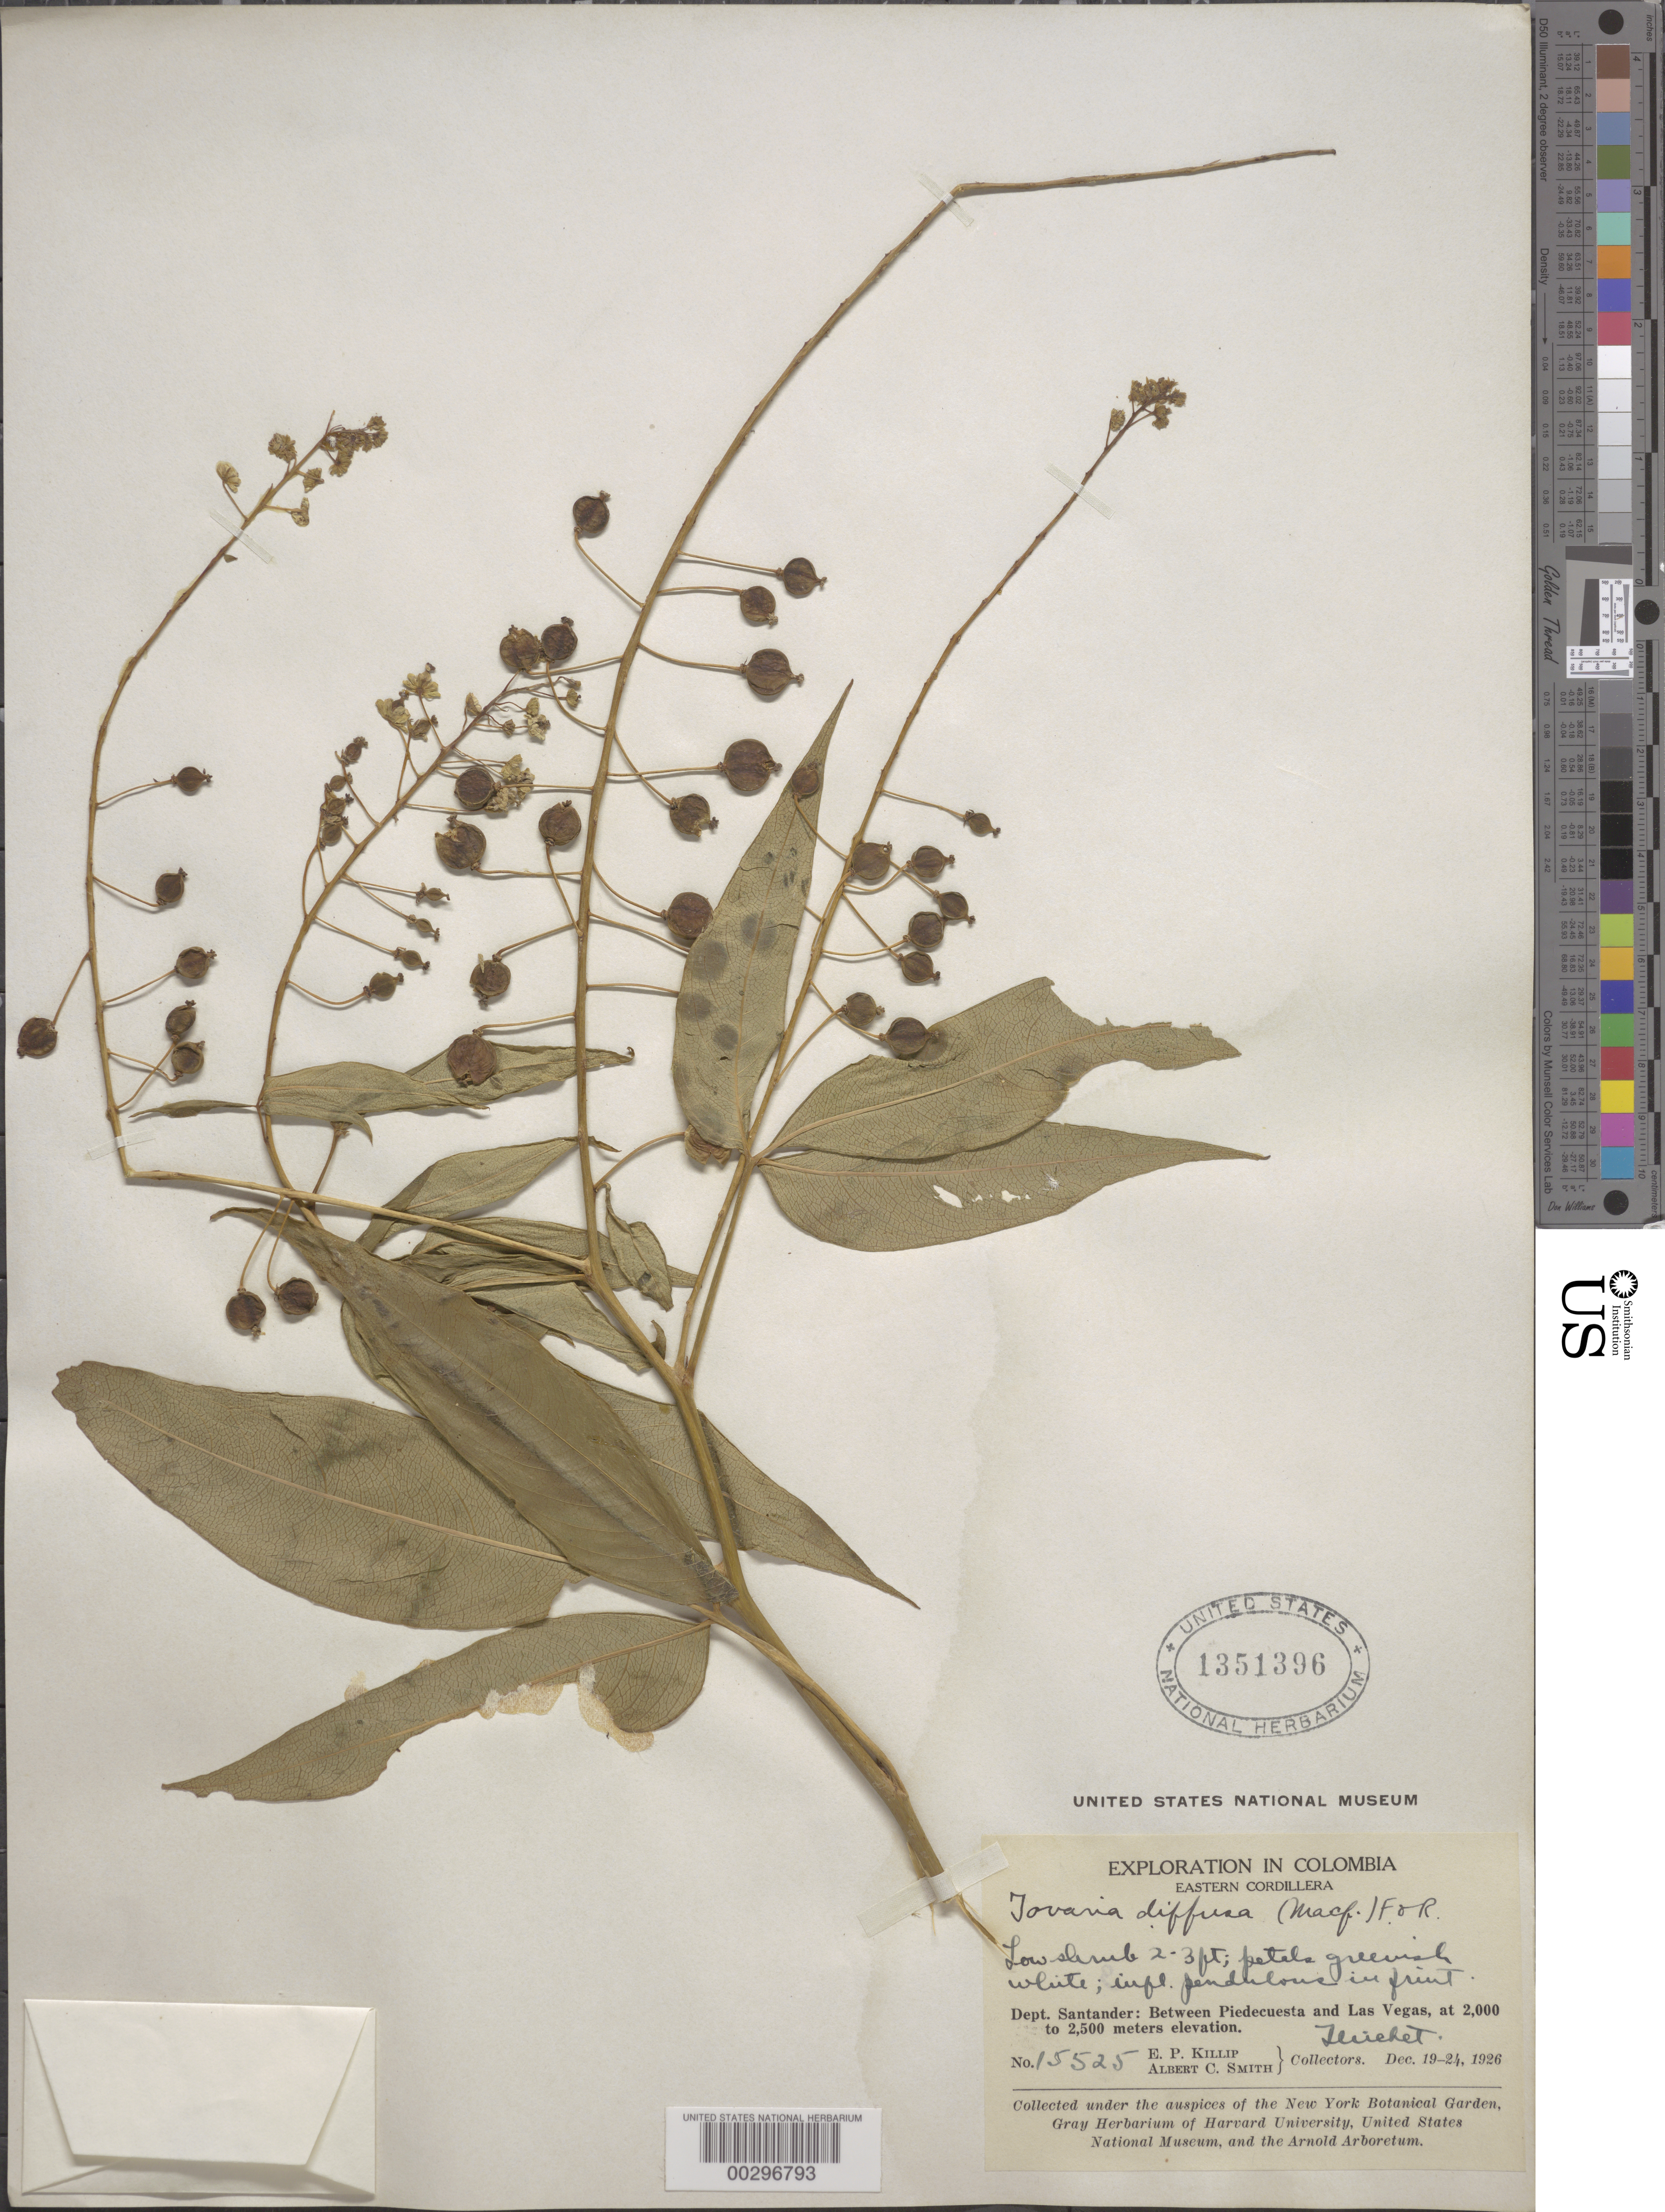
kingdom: Plantae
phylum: Tracheophyta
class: Magnoliopsida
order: Brassicales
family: Tovariaceae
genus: Tovaria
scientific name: Tovaria pendula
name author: Ruiz & Pav.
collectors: E. P. Killip & A. C. Smith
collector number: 15525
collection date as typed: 19 Dec 1926 to 24 Dec 1926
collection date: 1926-12-19/1926-12-24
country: Colombia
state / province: Santander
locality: Between Piedecuesta and Las Vegas.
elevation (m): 2000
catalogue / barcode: US 1351396